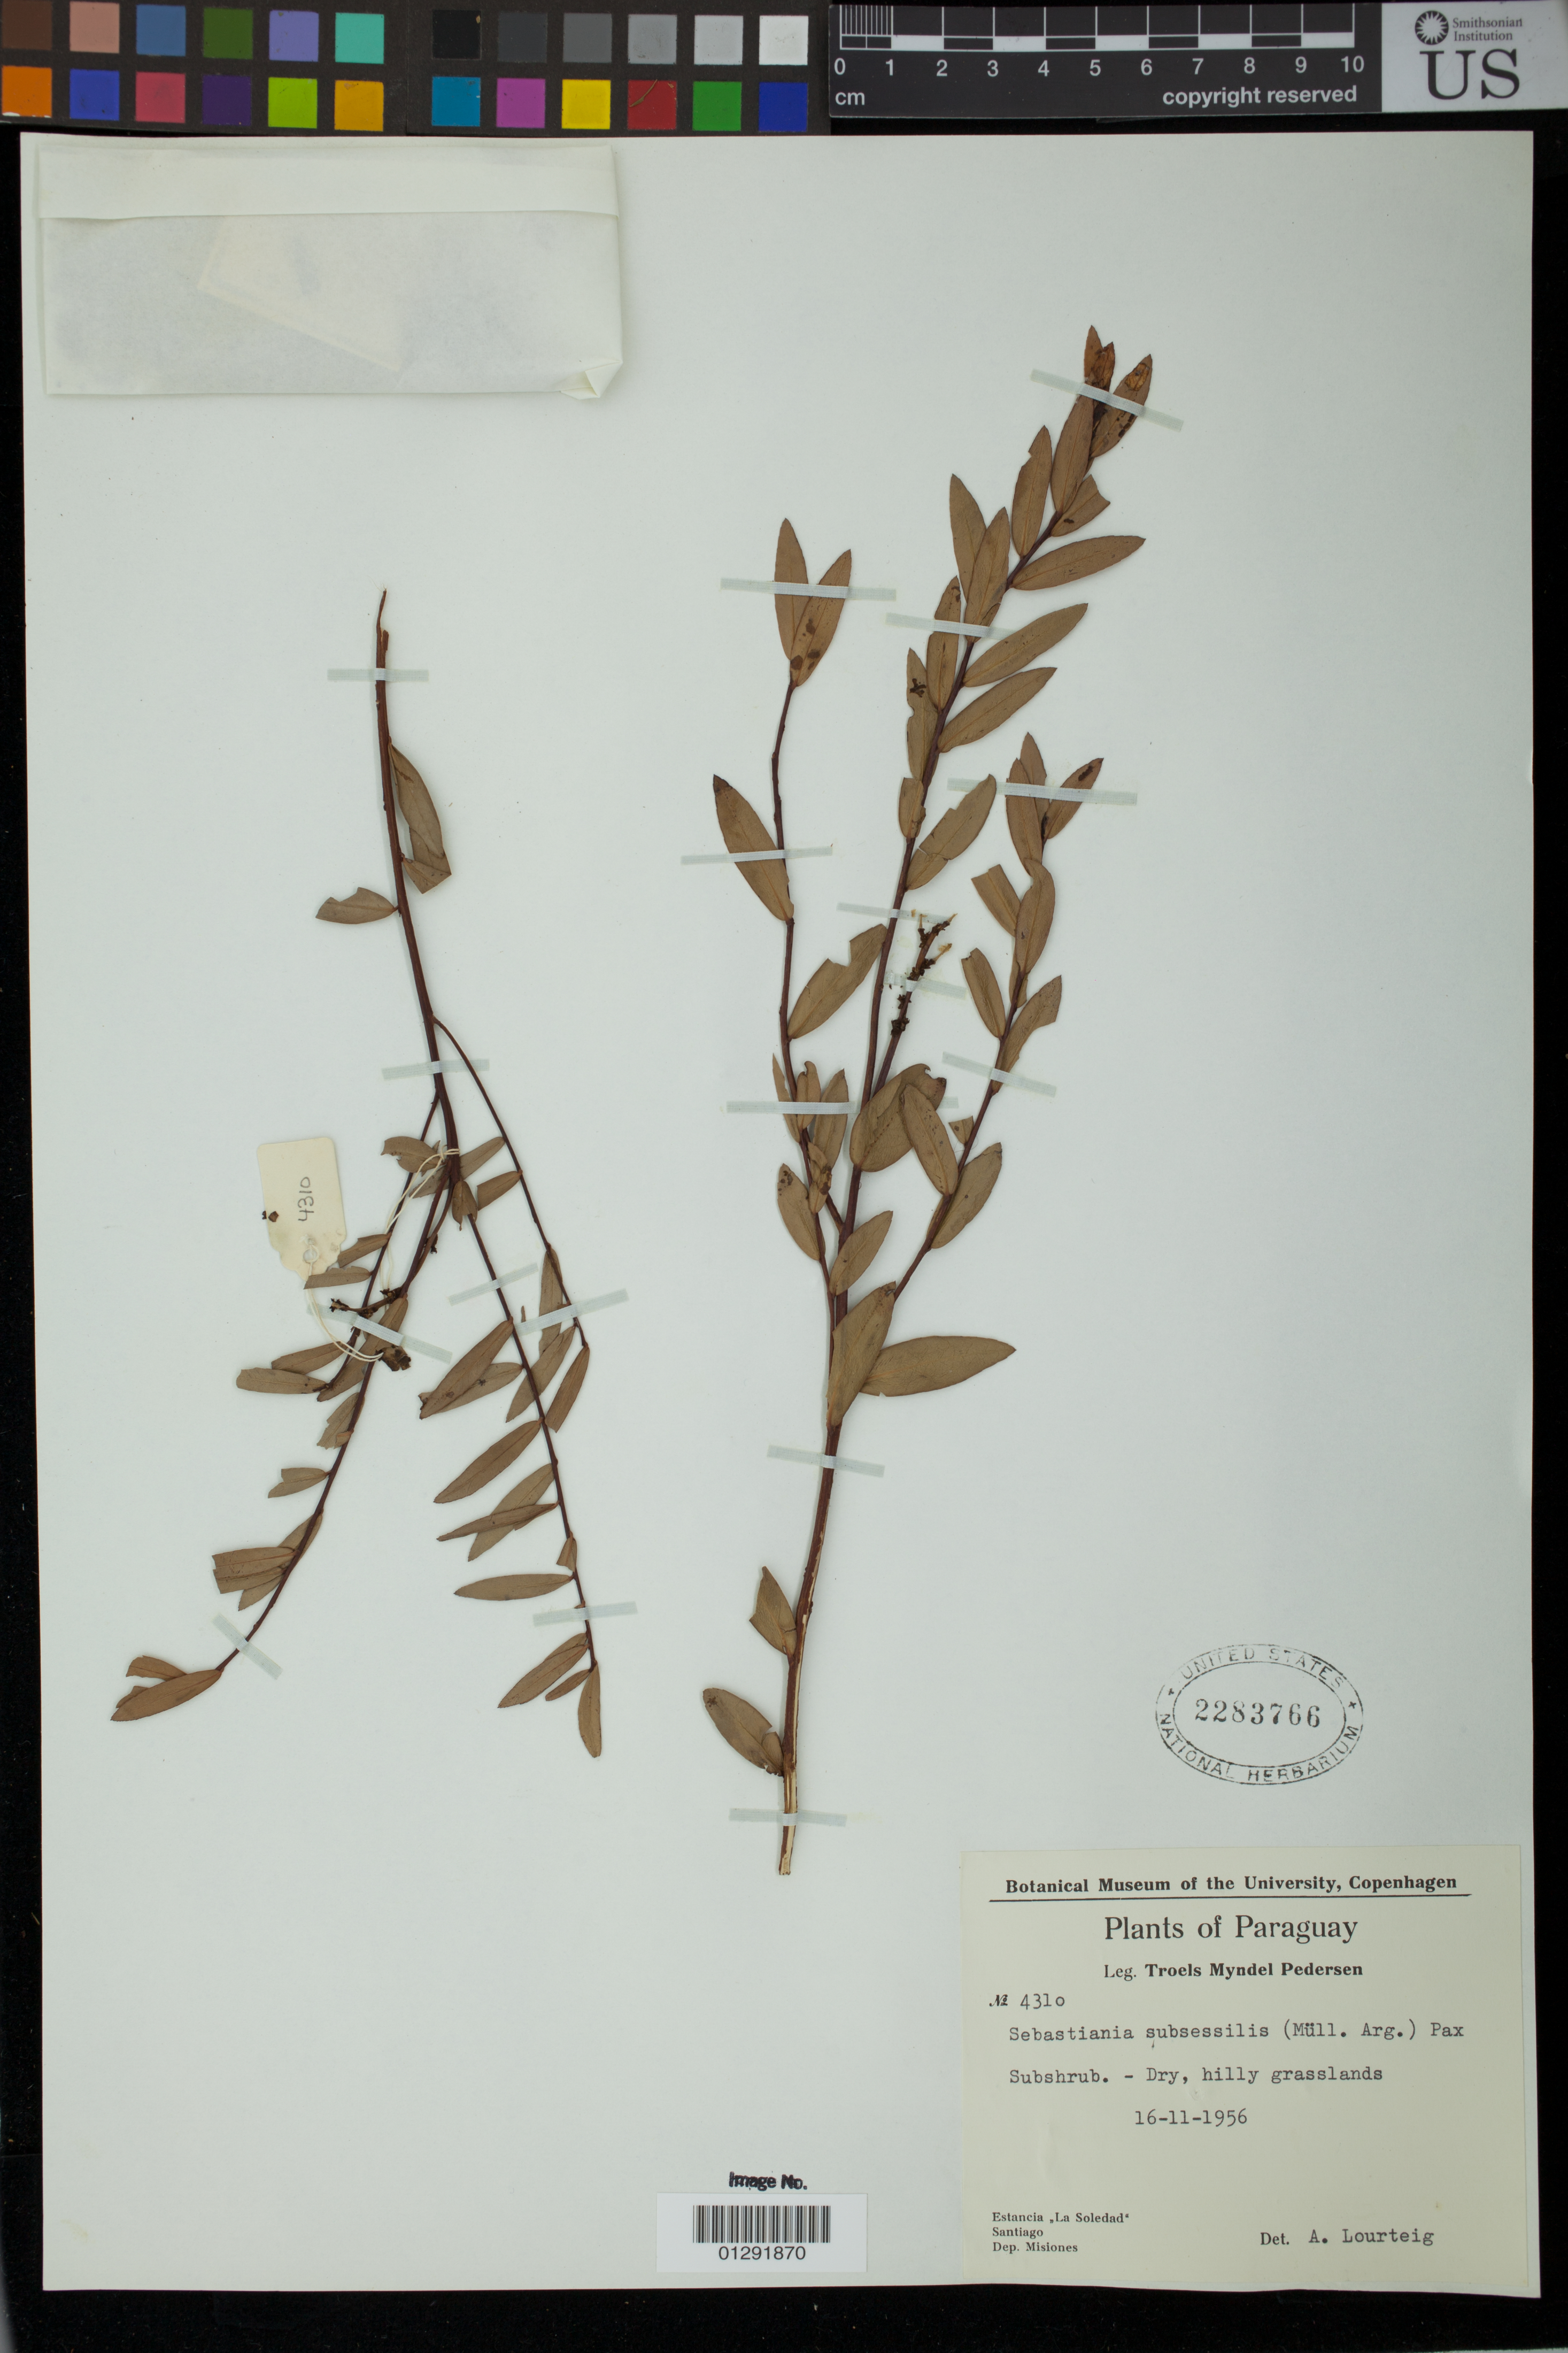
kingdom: Plantae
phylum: Tracheophyta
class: Magnoliopsida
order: Malpighiales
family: Euphorbiaceae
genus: Sebastiania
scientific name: Sebastiania subsessilis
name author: (Müll. Arg.) Pax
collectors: T. M. Pedersen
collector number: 4310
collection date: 1956-11-16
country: Paraguay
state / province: Misiones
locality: Estancia La Soledad, Santiago.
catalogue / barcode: US 2283766